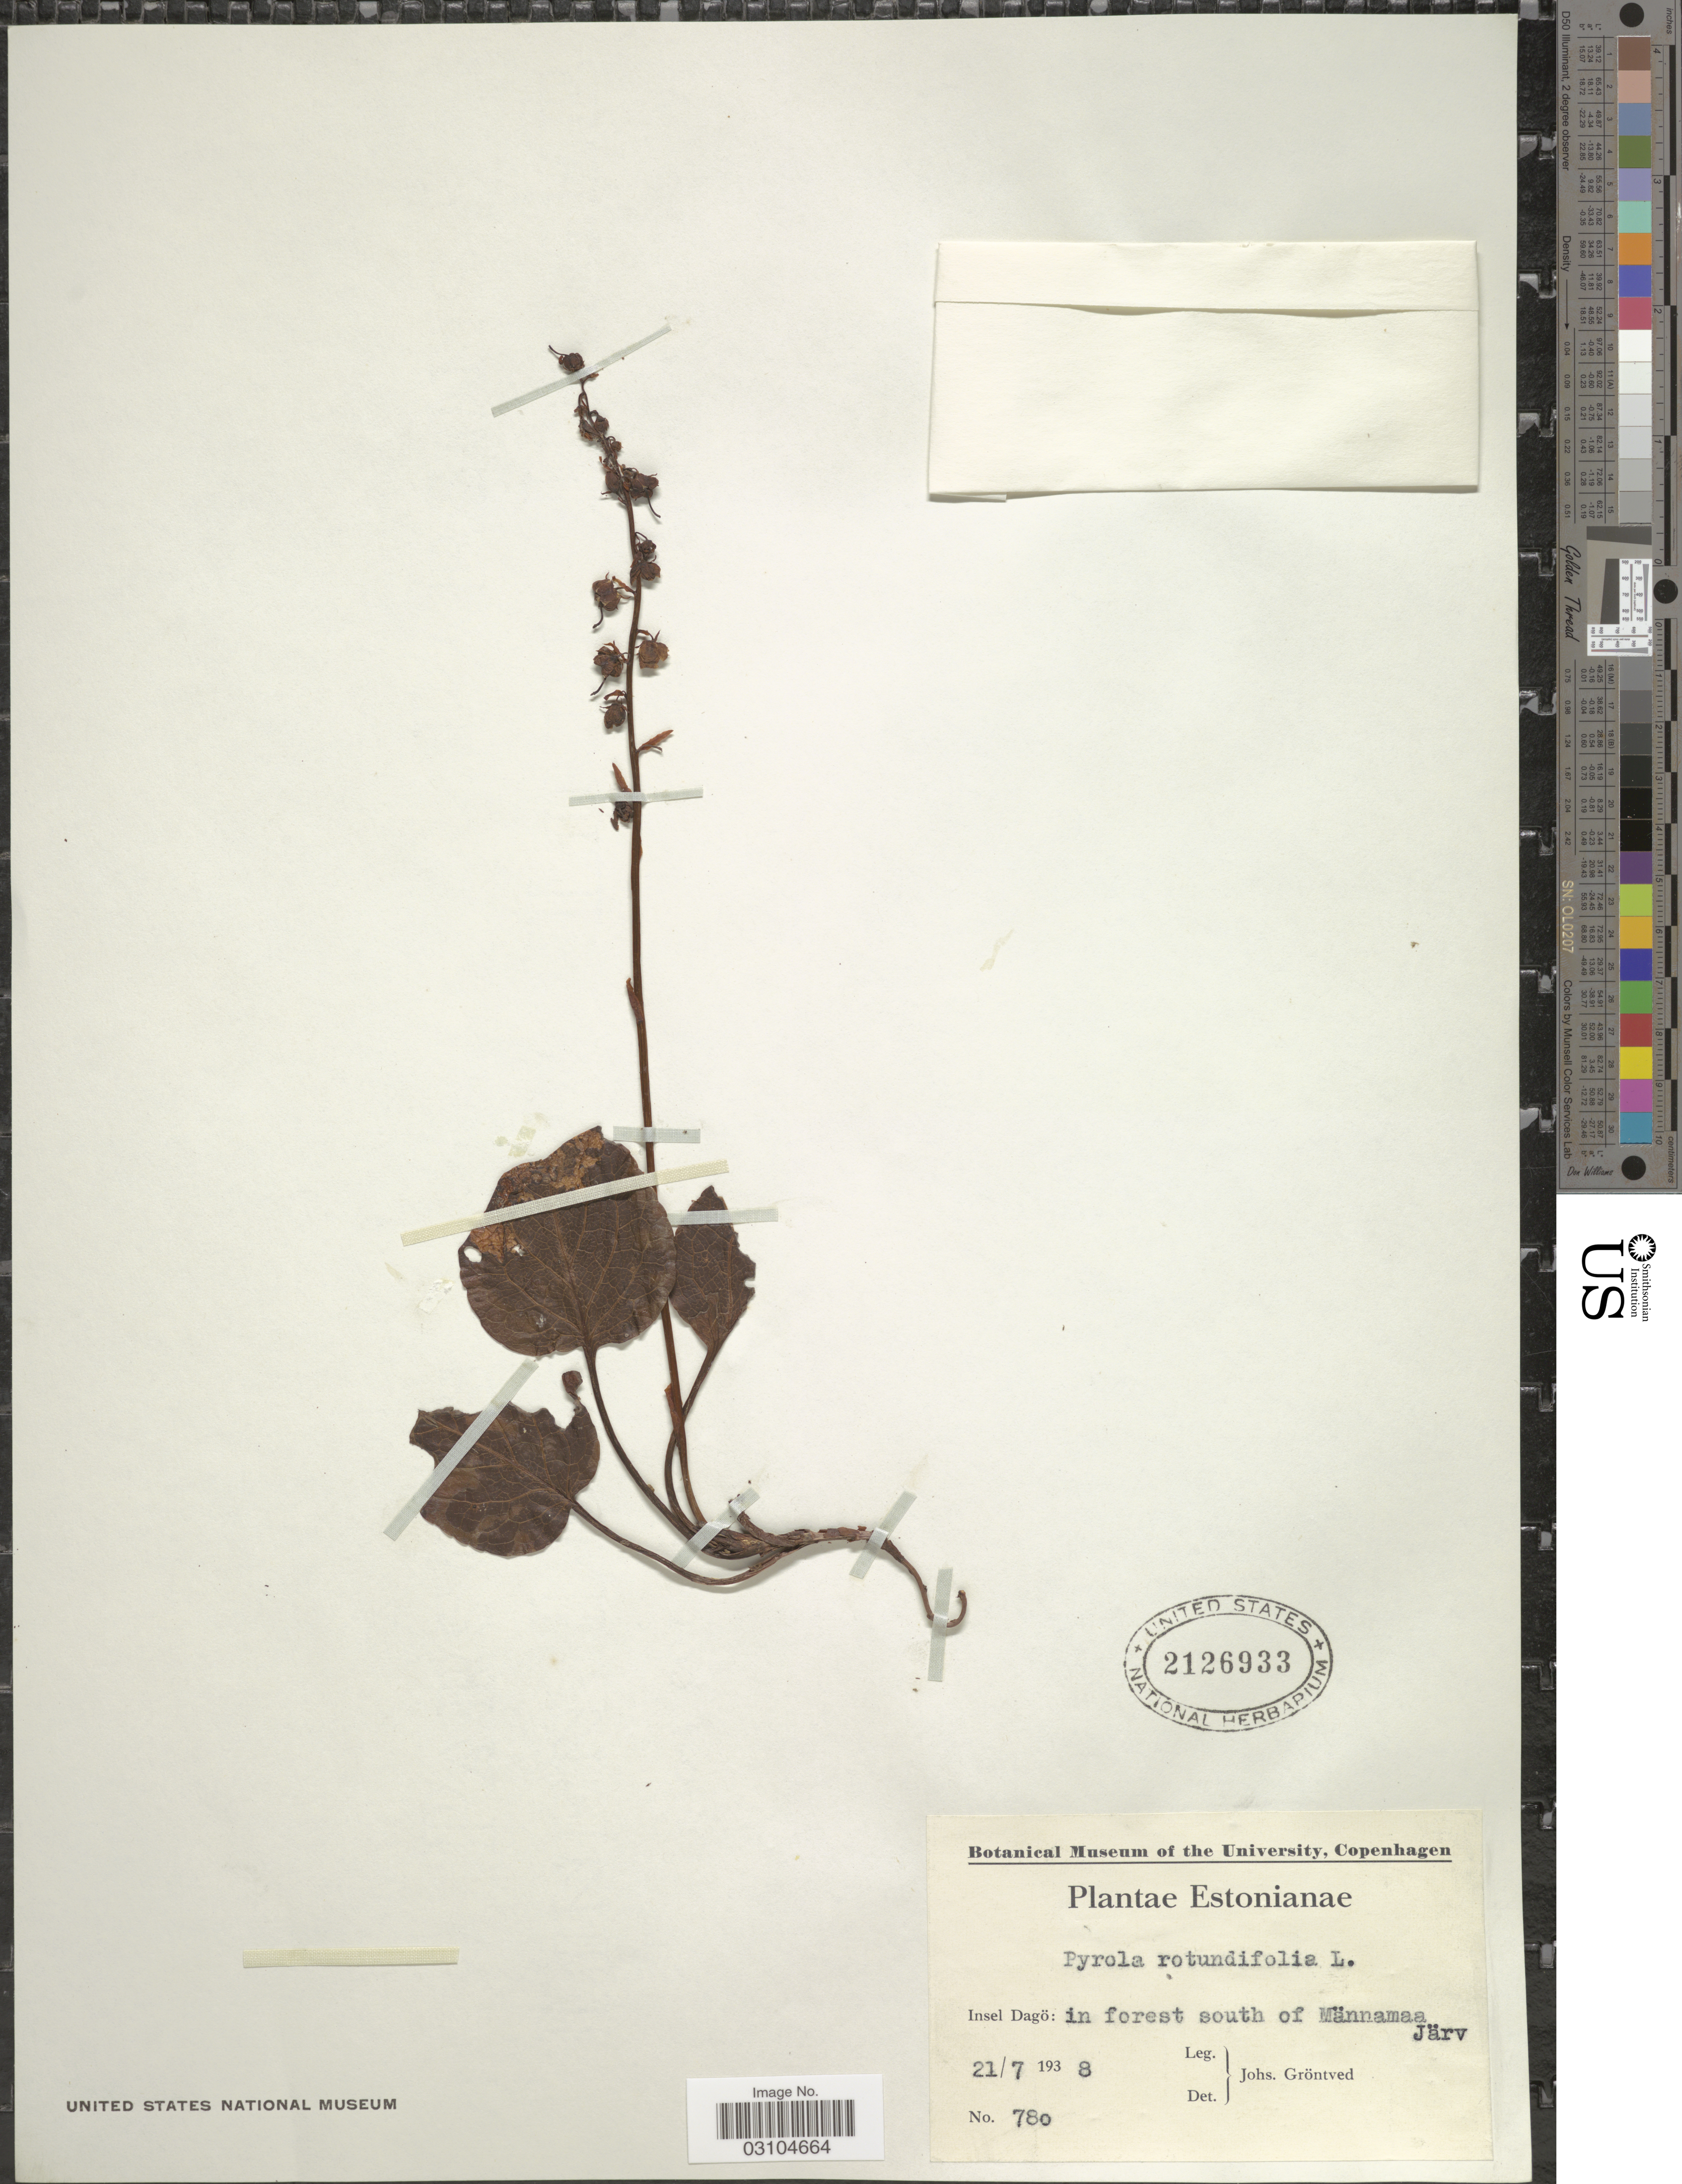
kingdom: Plantae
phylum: Tracheophyta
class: Magnoliopsida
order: Ericales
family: Ericaceae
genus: Pyrola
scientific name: Pyrola rotundifolia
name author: L.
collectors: J. Gröntved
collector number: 780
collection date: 1938-07-21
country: Estonia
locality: Estonianae. Insel Dagö: in forest south of Männamaa Järv.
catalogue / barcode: US 2126933